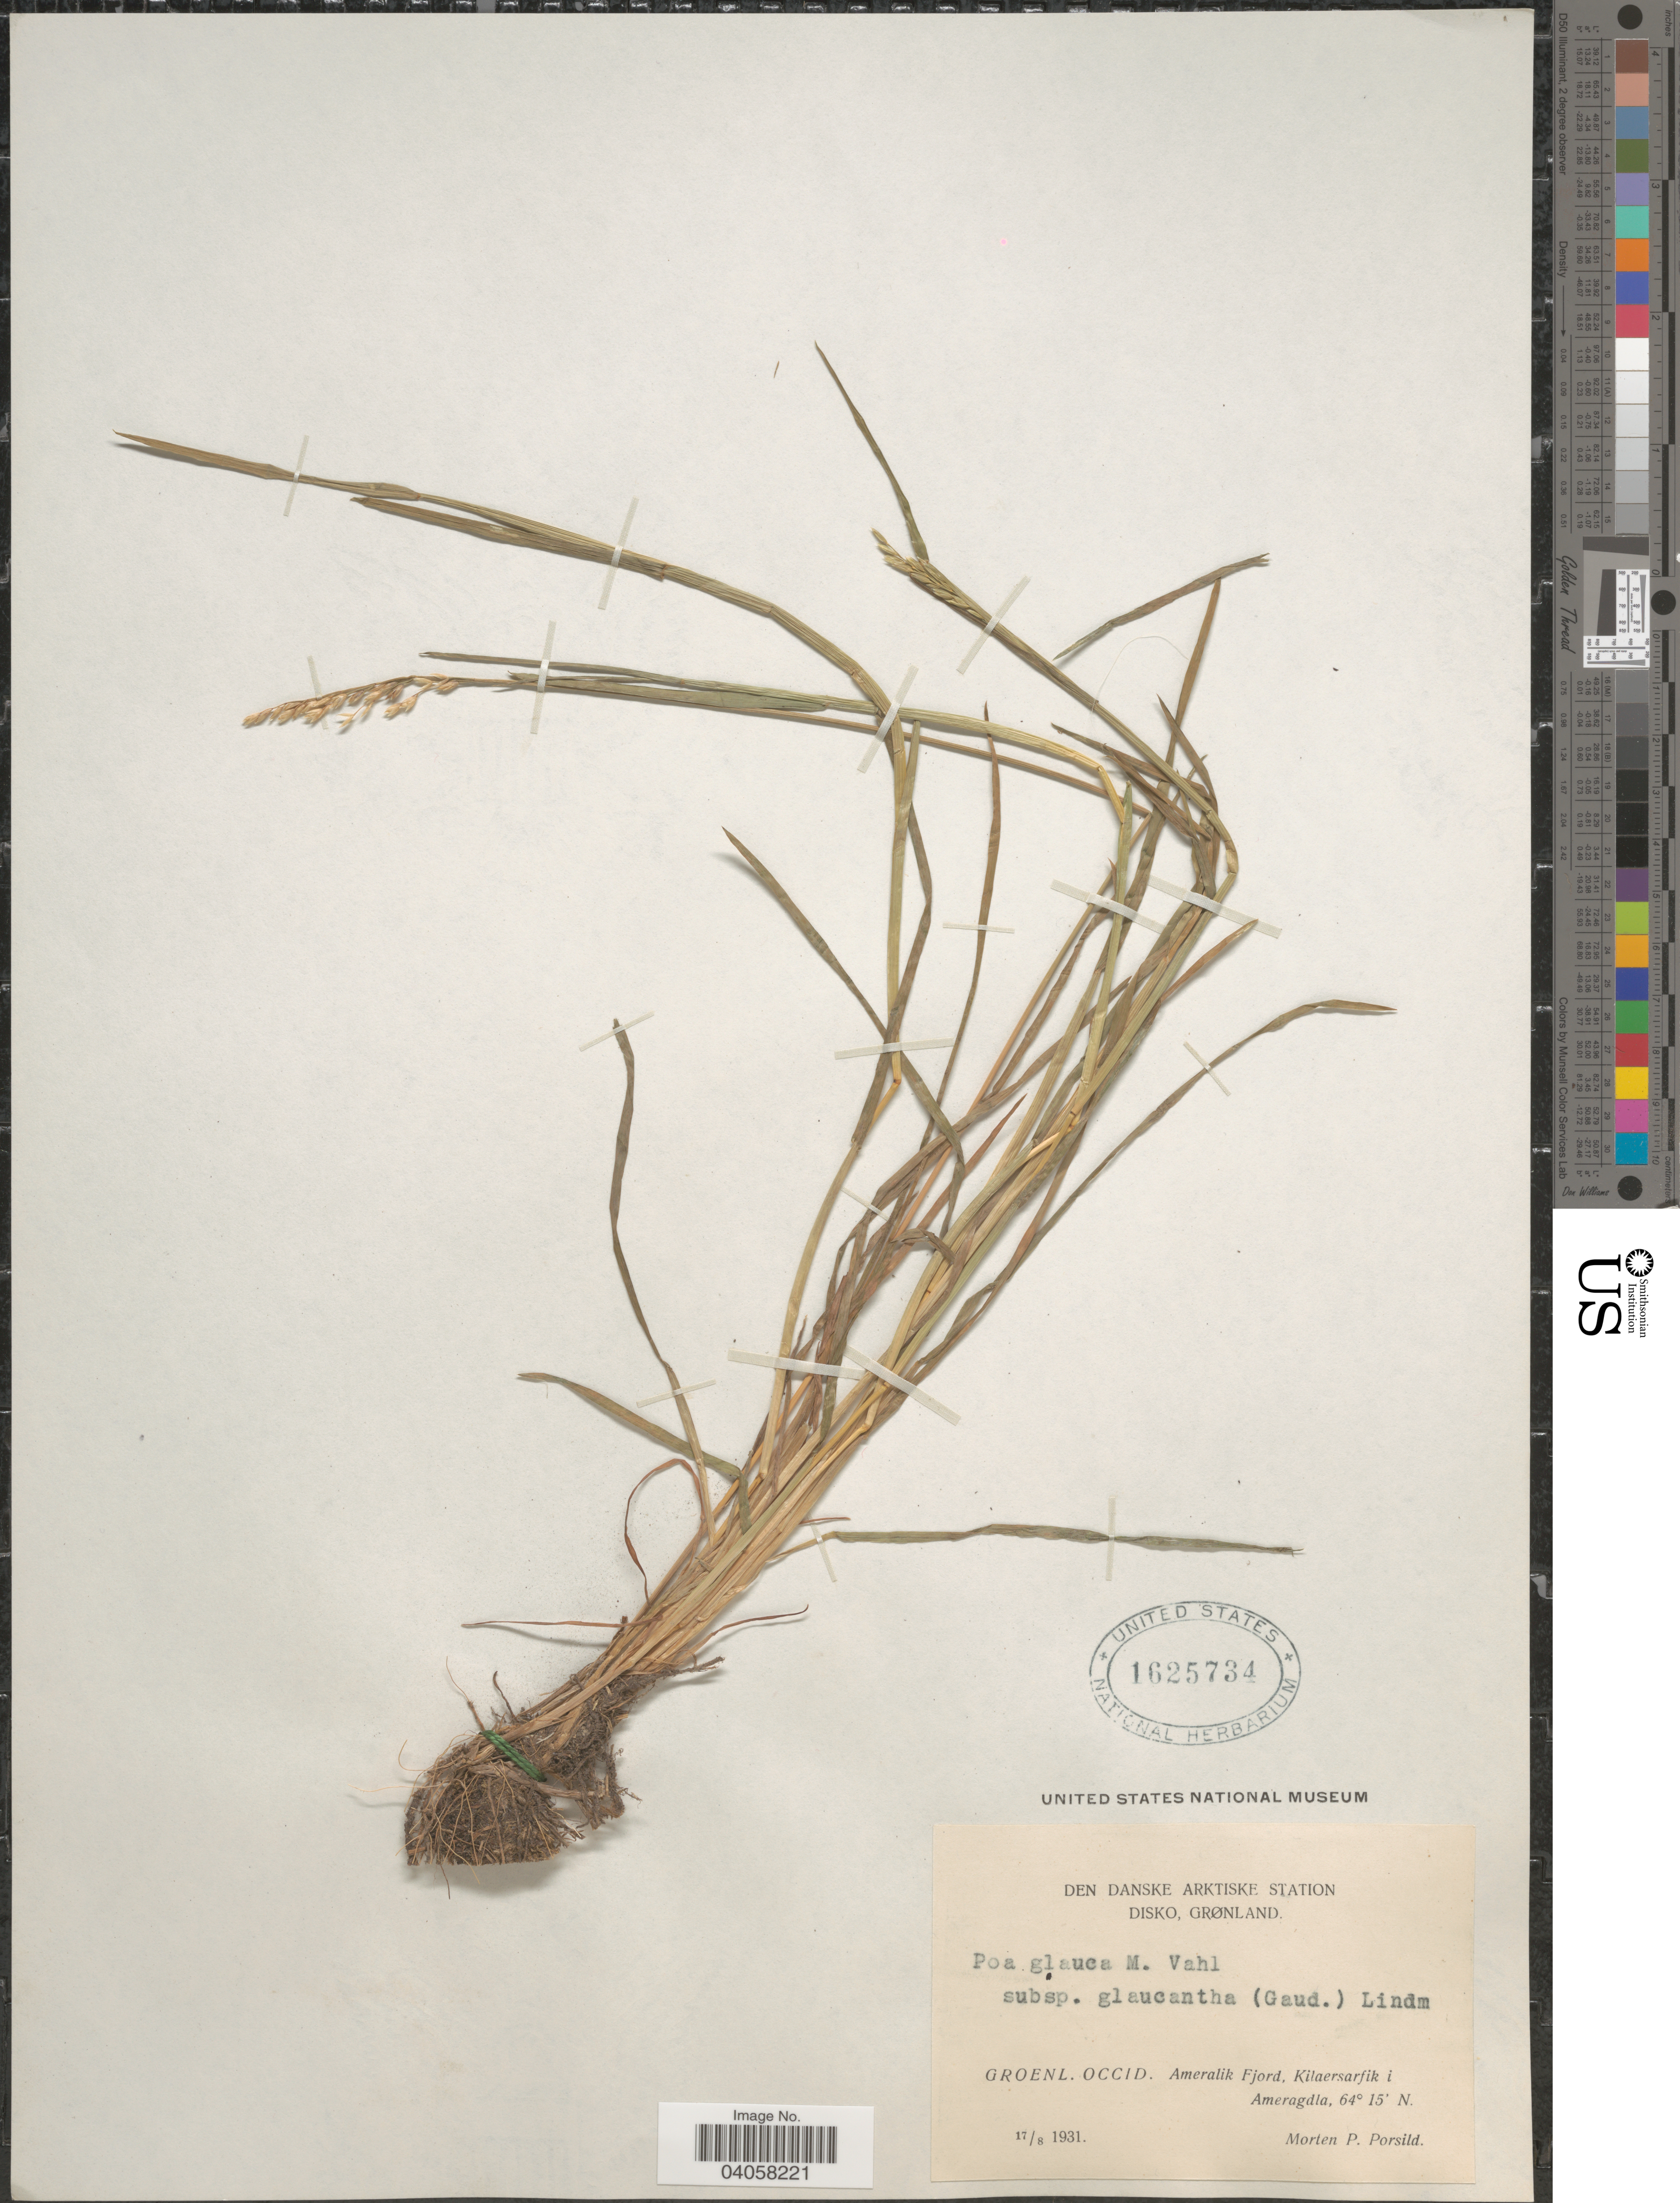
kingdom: Plantae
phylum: Tracheophyta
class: Liliopsida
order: Poales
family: Poaceae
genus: Poa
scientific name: Poa glauca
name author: Vahl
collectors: M. P. Porsild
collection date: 1931-08-17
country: Greenland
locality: Den Danske Arktiske Station. Disko, Grønland. Groenl. Occid. Ameralik Fjord, Kilaersarfik i Ameragdla.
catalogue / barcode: US 1625734